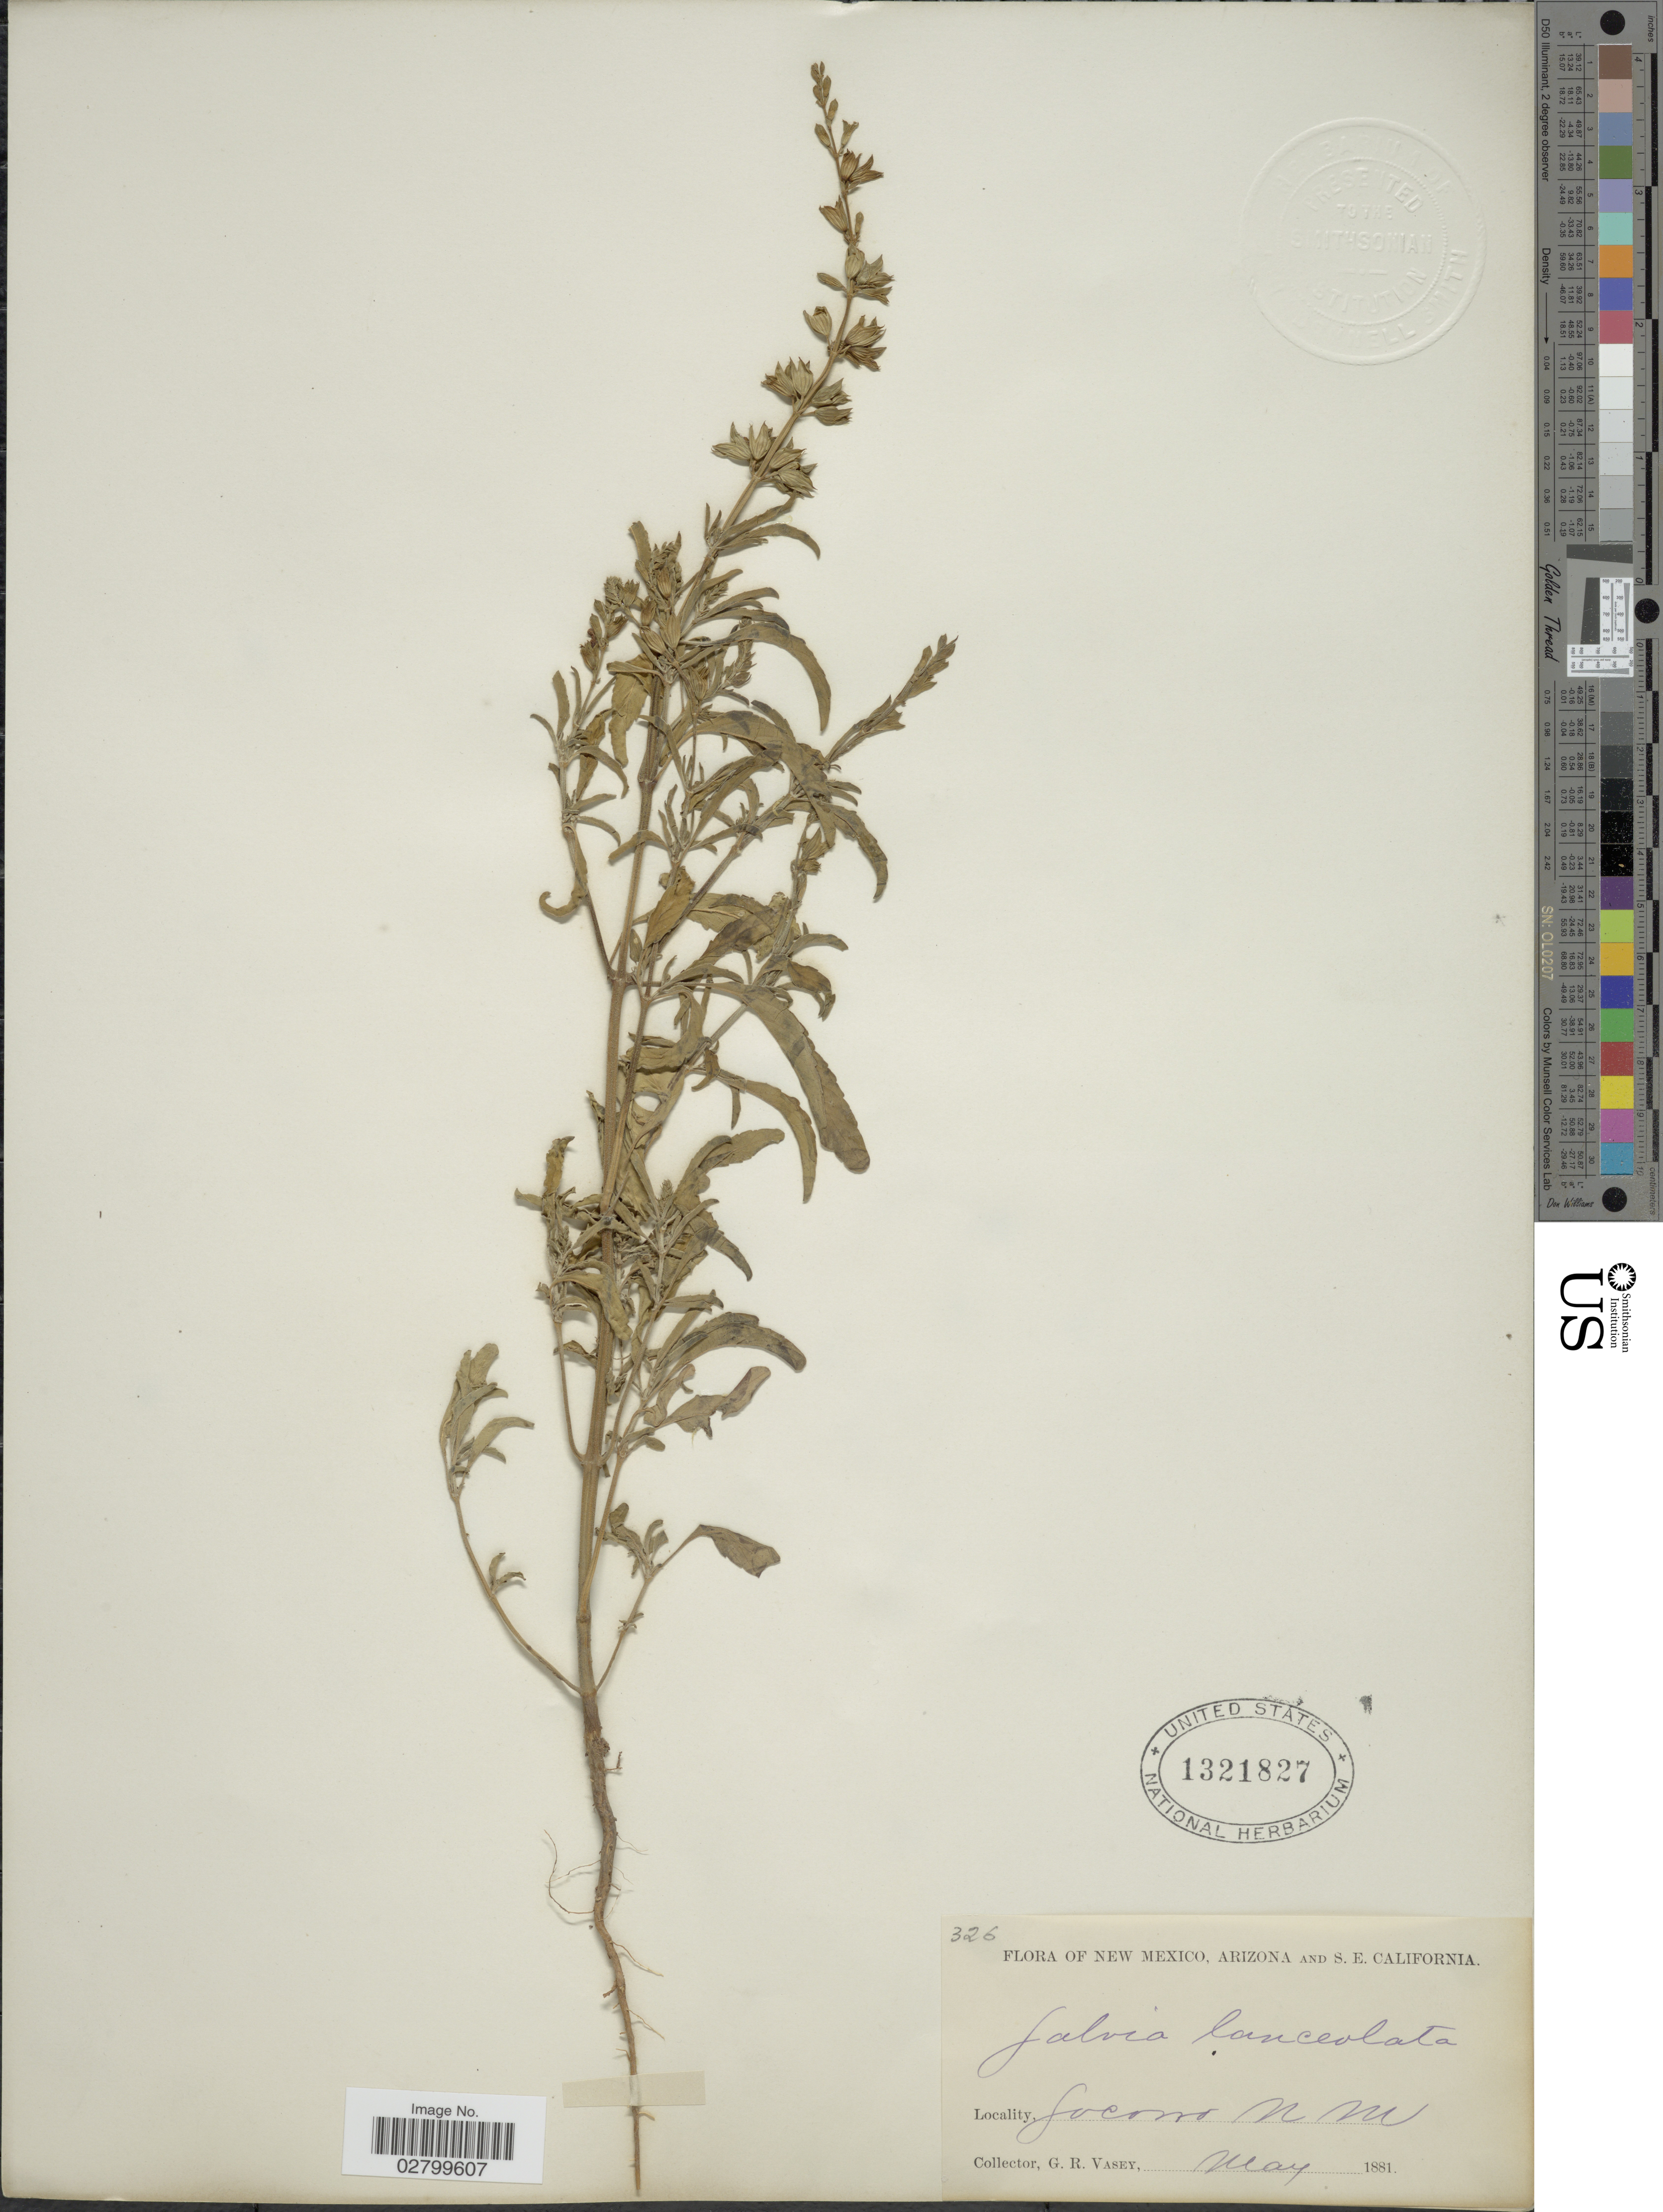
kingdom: Plantae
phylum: Tracheophyta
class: Magnoliopsida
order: Lamiales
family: Lamiaceae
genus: Salvia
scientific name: Salvia lanceolata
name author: Brouss.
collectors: G. R. Vasey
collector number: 326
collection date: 1881-05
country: United States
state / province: New Mexico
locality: Socorro, N.M.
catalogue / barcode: US 1321827